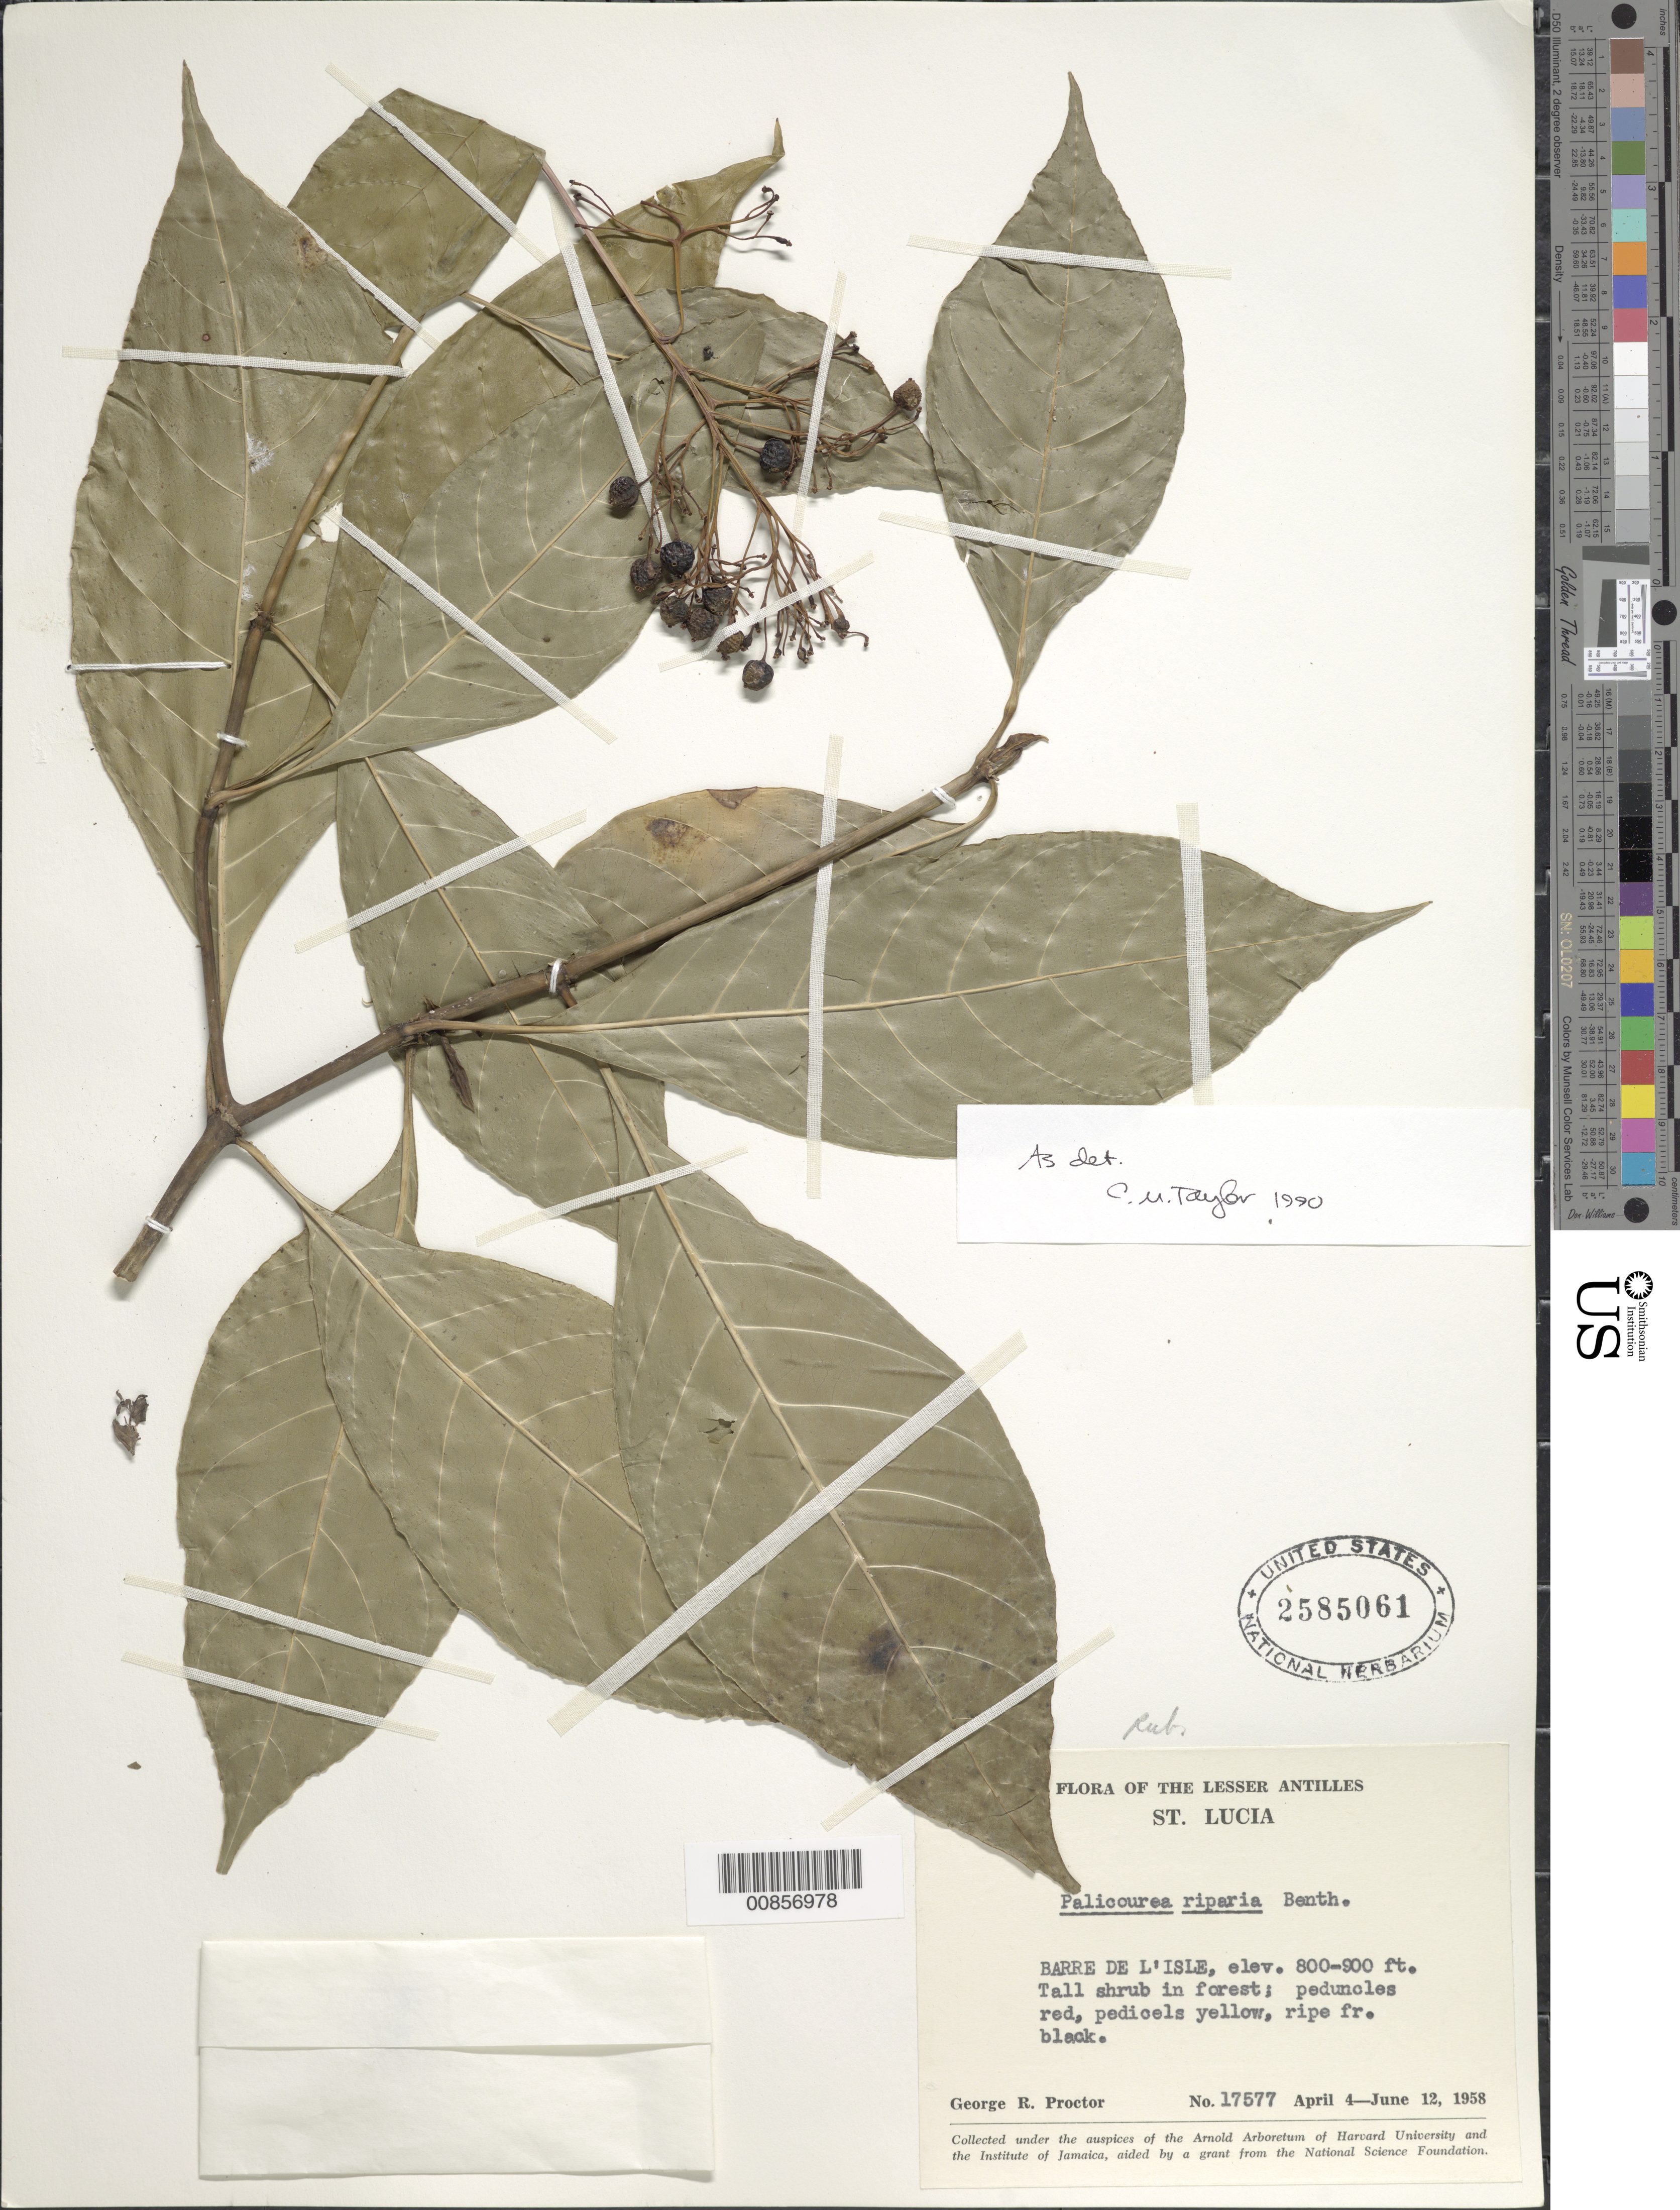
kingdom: Plantae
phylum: Tracheophyta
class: Magnoliopsida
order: Gentianales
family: Rubiaceae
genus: Palicourea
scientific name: Palicourea croceoides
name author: Desv. ex Ham.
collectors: G. R. Proctor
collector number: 17577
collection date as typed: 04 Apr 1958 to 12 Jun 1958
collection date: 1958-04-04/1958-06-12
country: St. Lucia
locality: Barre de l'Isle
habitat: In forest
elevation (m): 244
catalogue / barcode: US 2585061